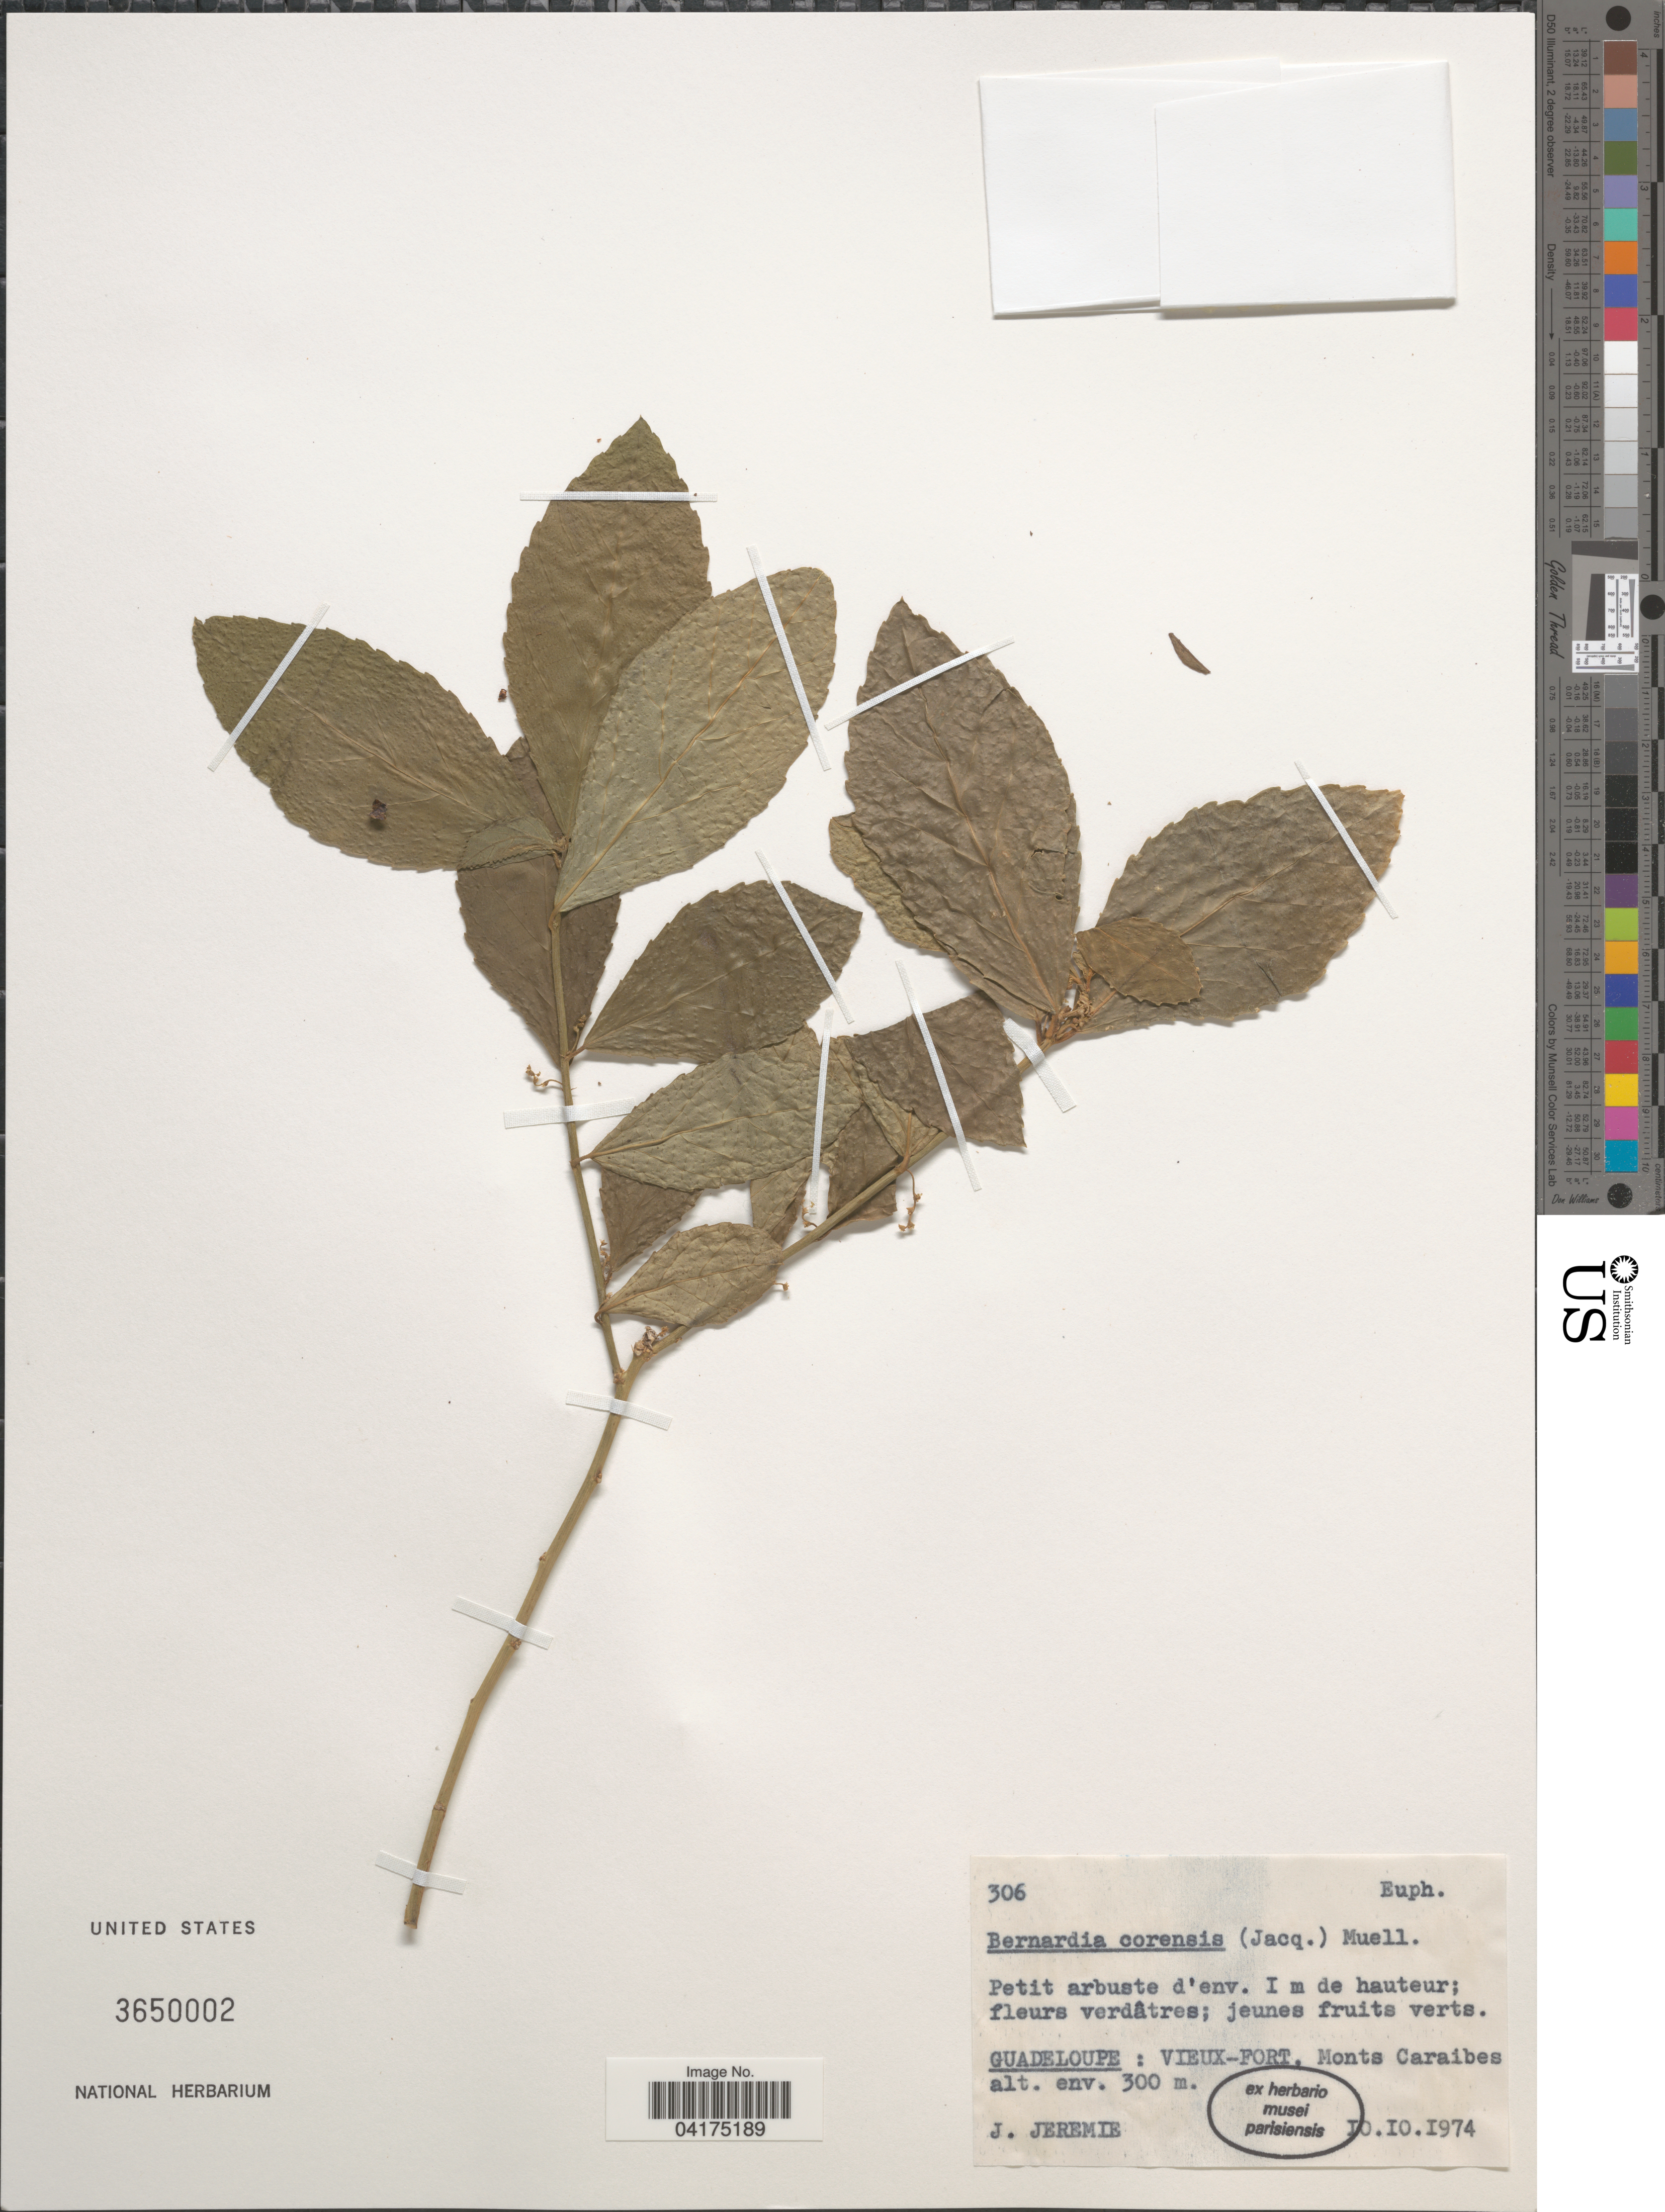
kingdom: Plantae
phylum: Tracheophyta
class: Magnoliopsida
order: Malpighiales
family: Euphorbiaceae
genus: Bernardia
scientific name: Bernardia corensis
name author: (Jacq.) Müll. Arg.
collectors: J. Jérémie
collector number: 306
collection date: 1974-10-10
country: Guadeloupe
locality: Vieux-Fort, Monts Caraibes.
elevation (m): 300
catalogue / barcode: US 3650002